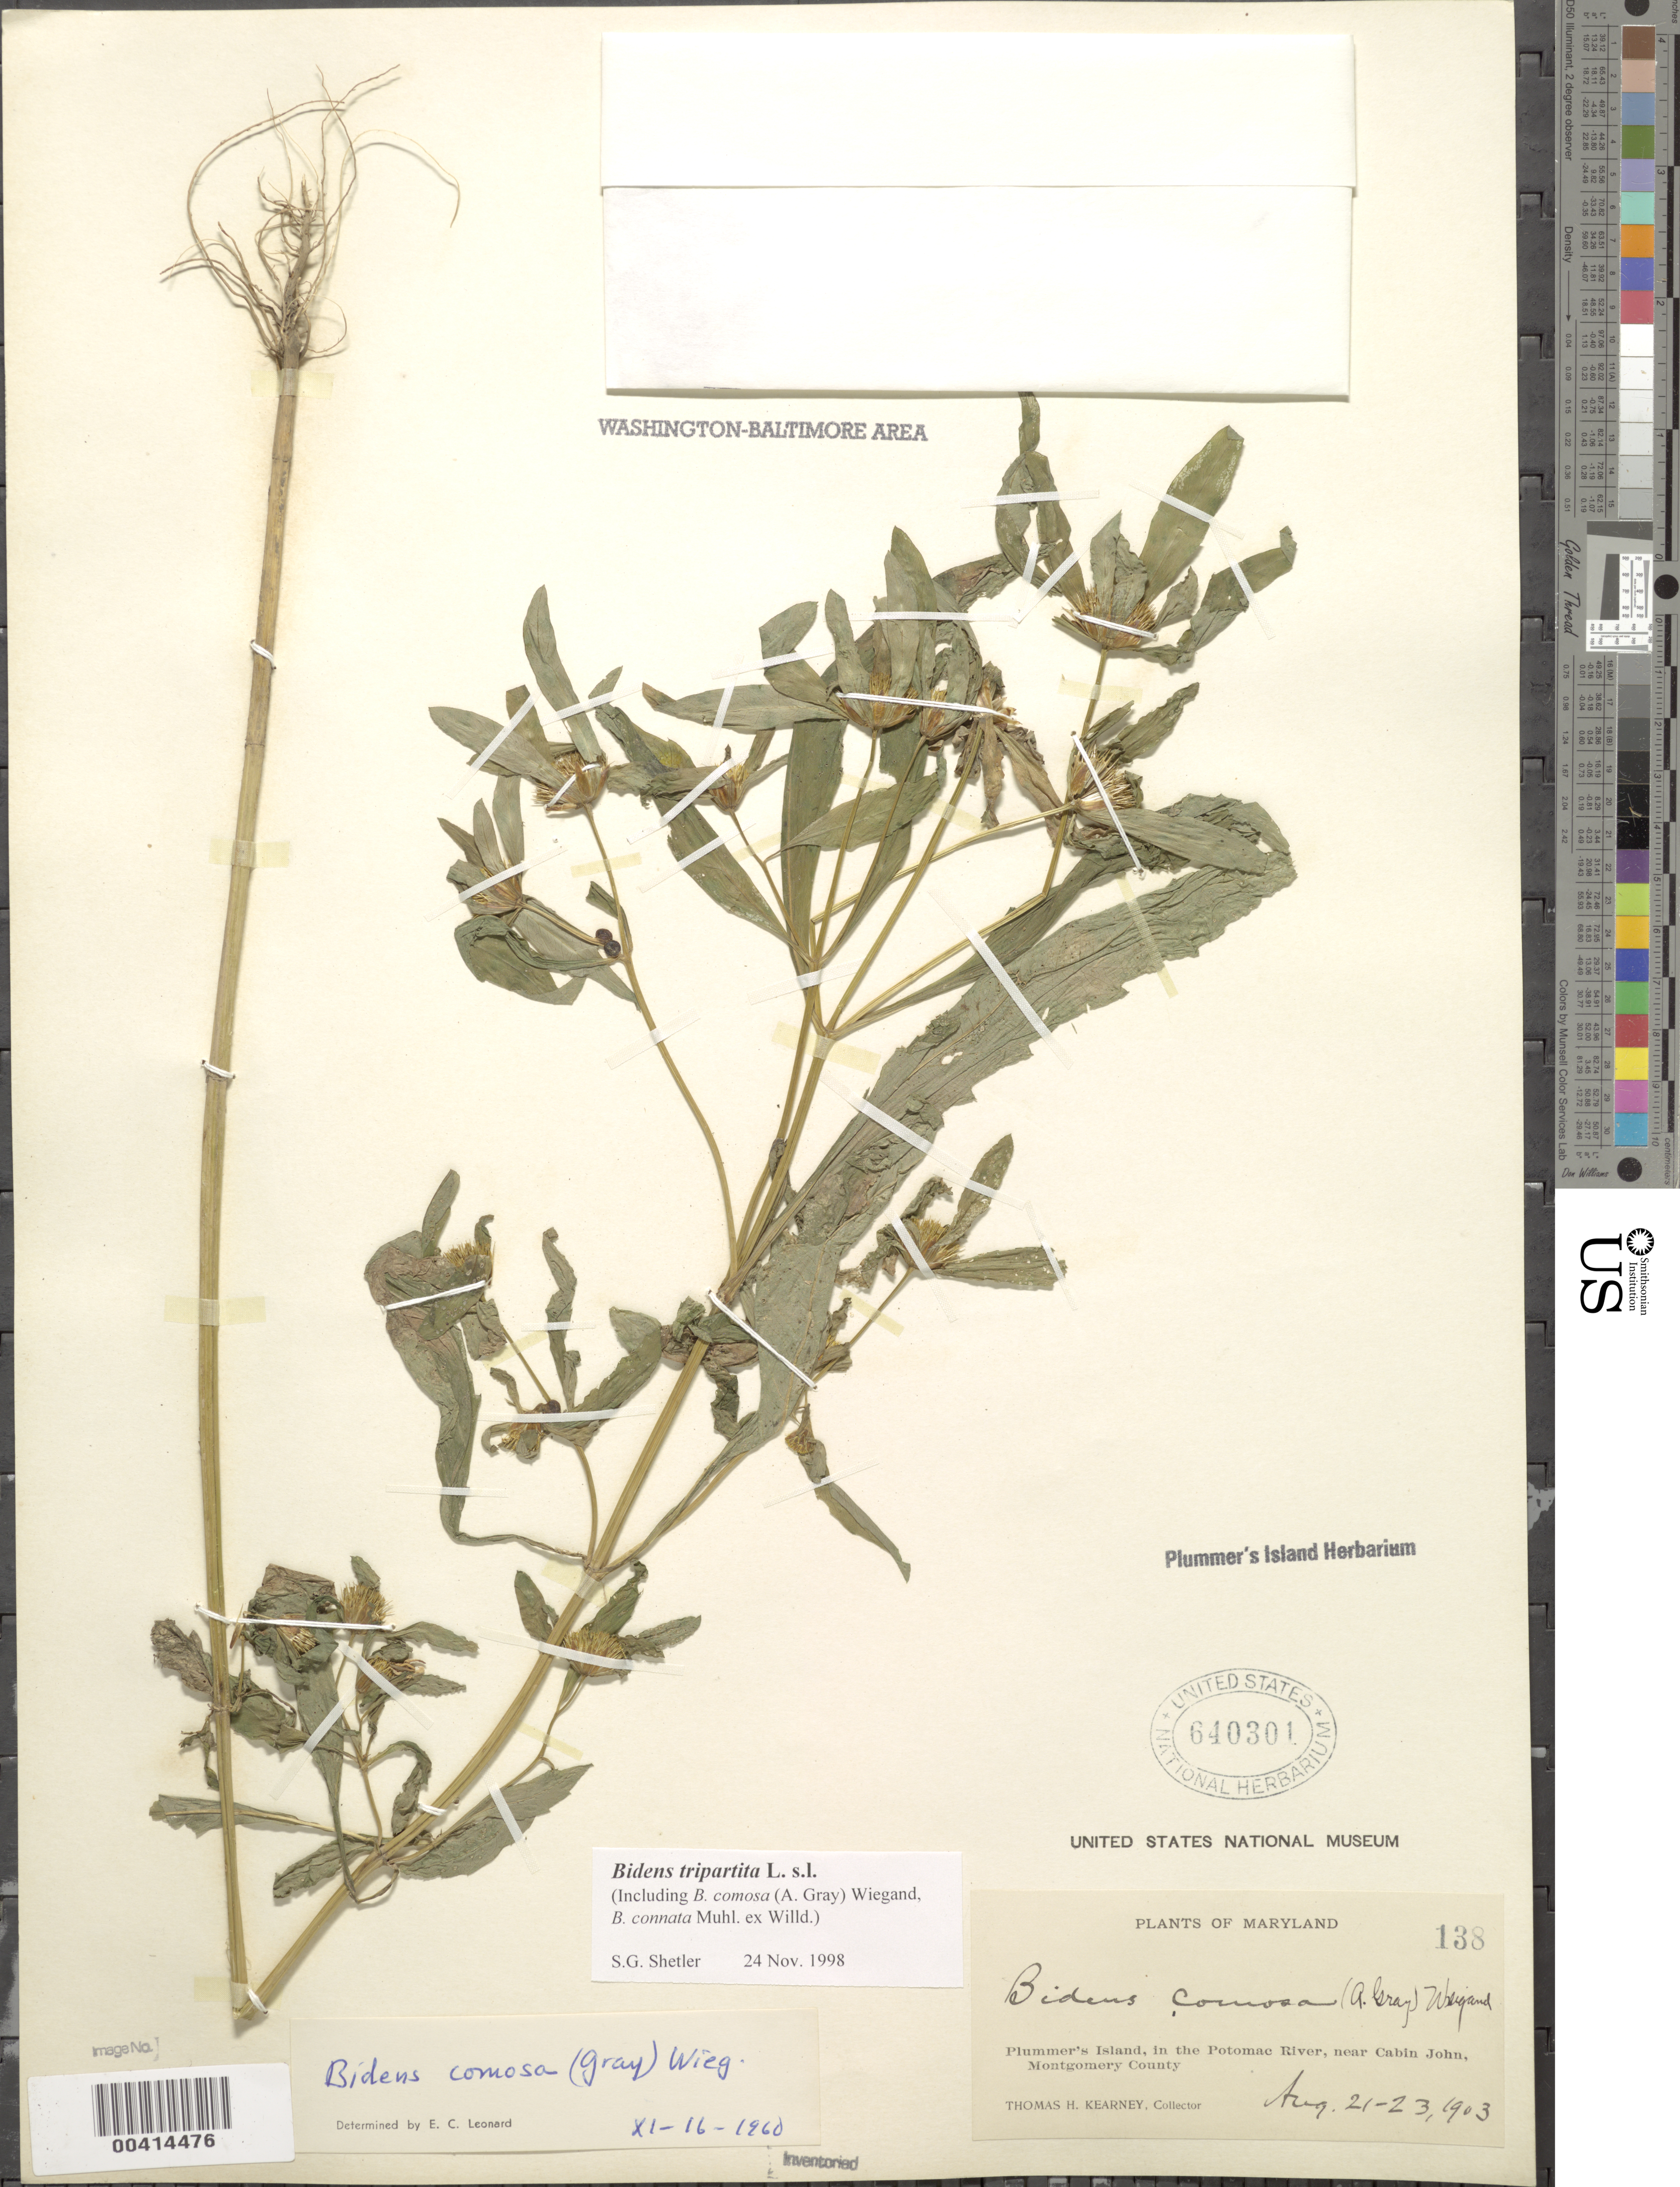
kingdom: Plantae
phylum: Tracheophyta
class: Magnoliopsida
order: Asterales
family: Asteraceae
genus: Bidens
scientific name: Bidens tripartita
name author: L.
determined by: Shetler, Stanwyn G., (US), NMNH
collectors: T. H. Kearney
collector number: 138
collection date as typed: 21 Aug 1903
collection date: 1903-08-21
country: United States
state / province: Maryland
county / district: Montgomery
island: Plummers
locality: Plummer's Island C. & O. Canal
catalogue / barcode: US 640301